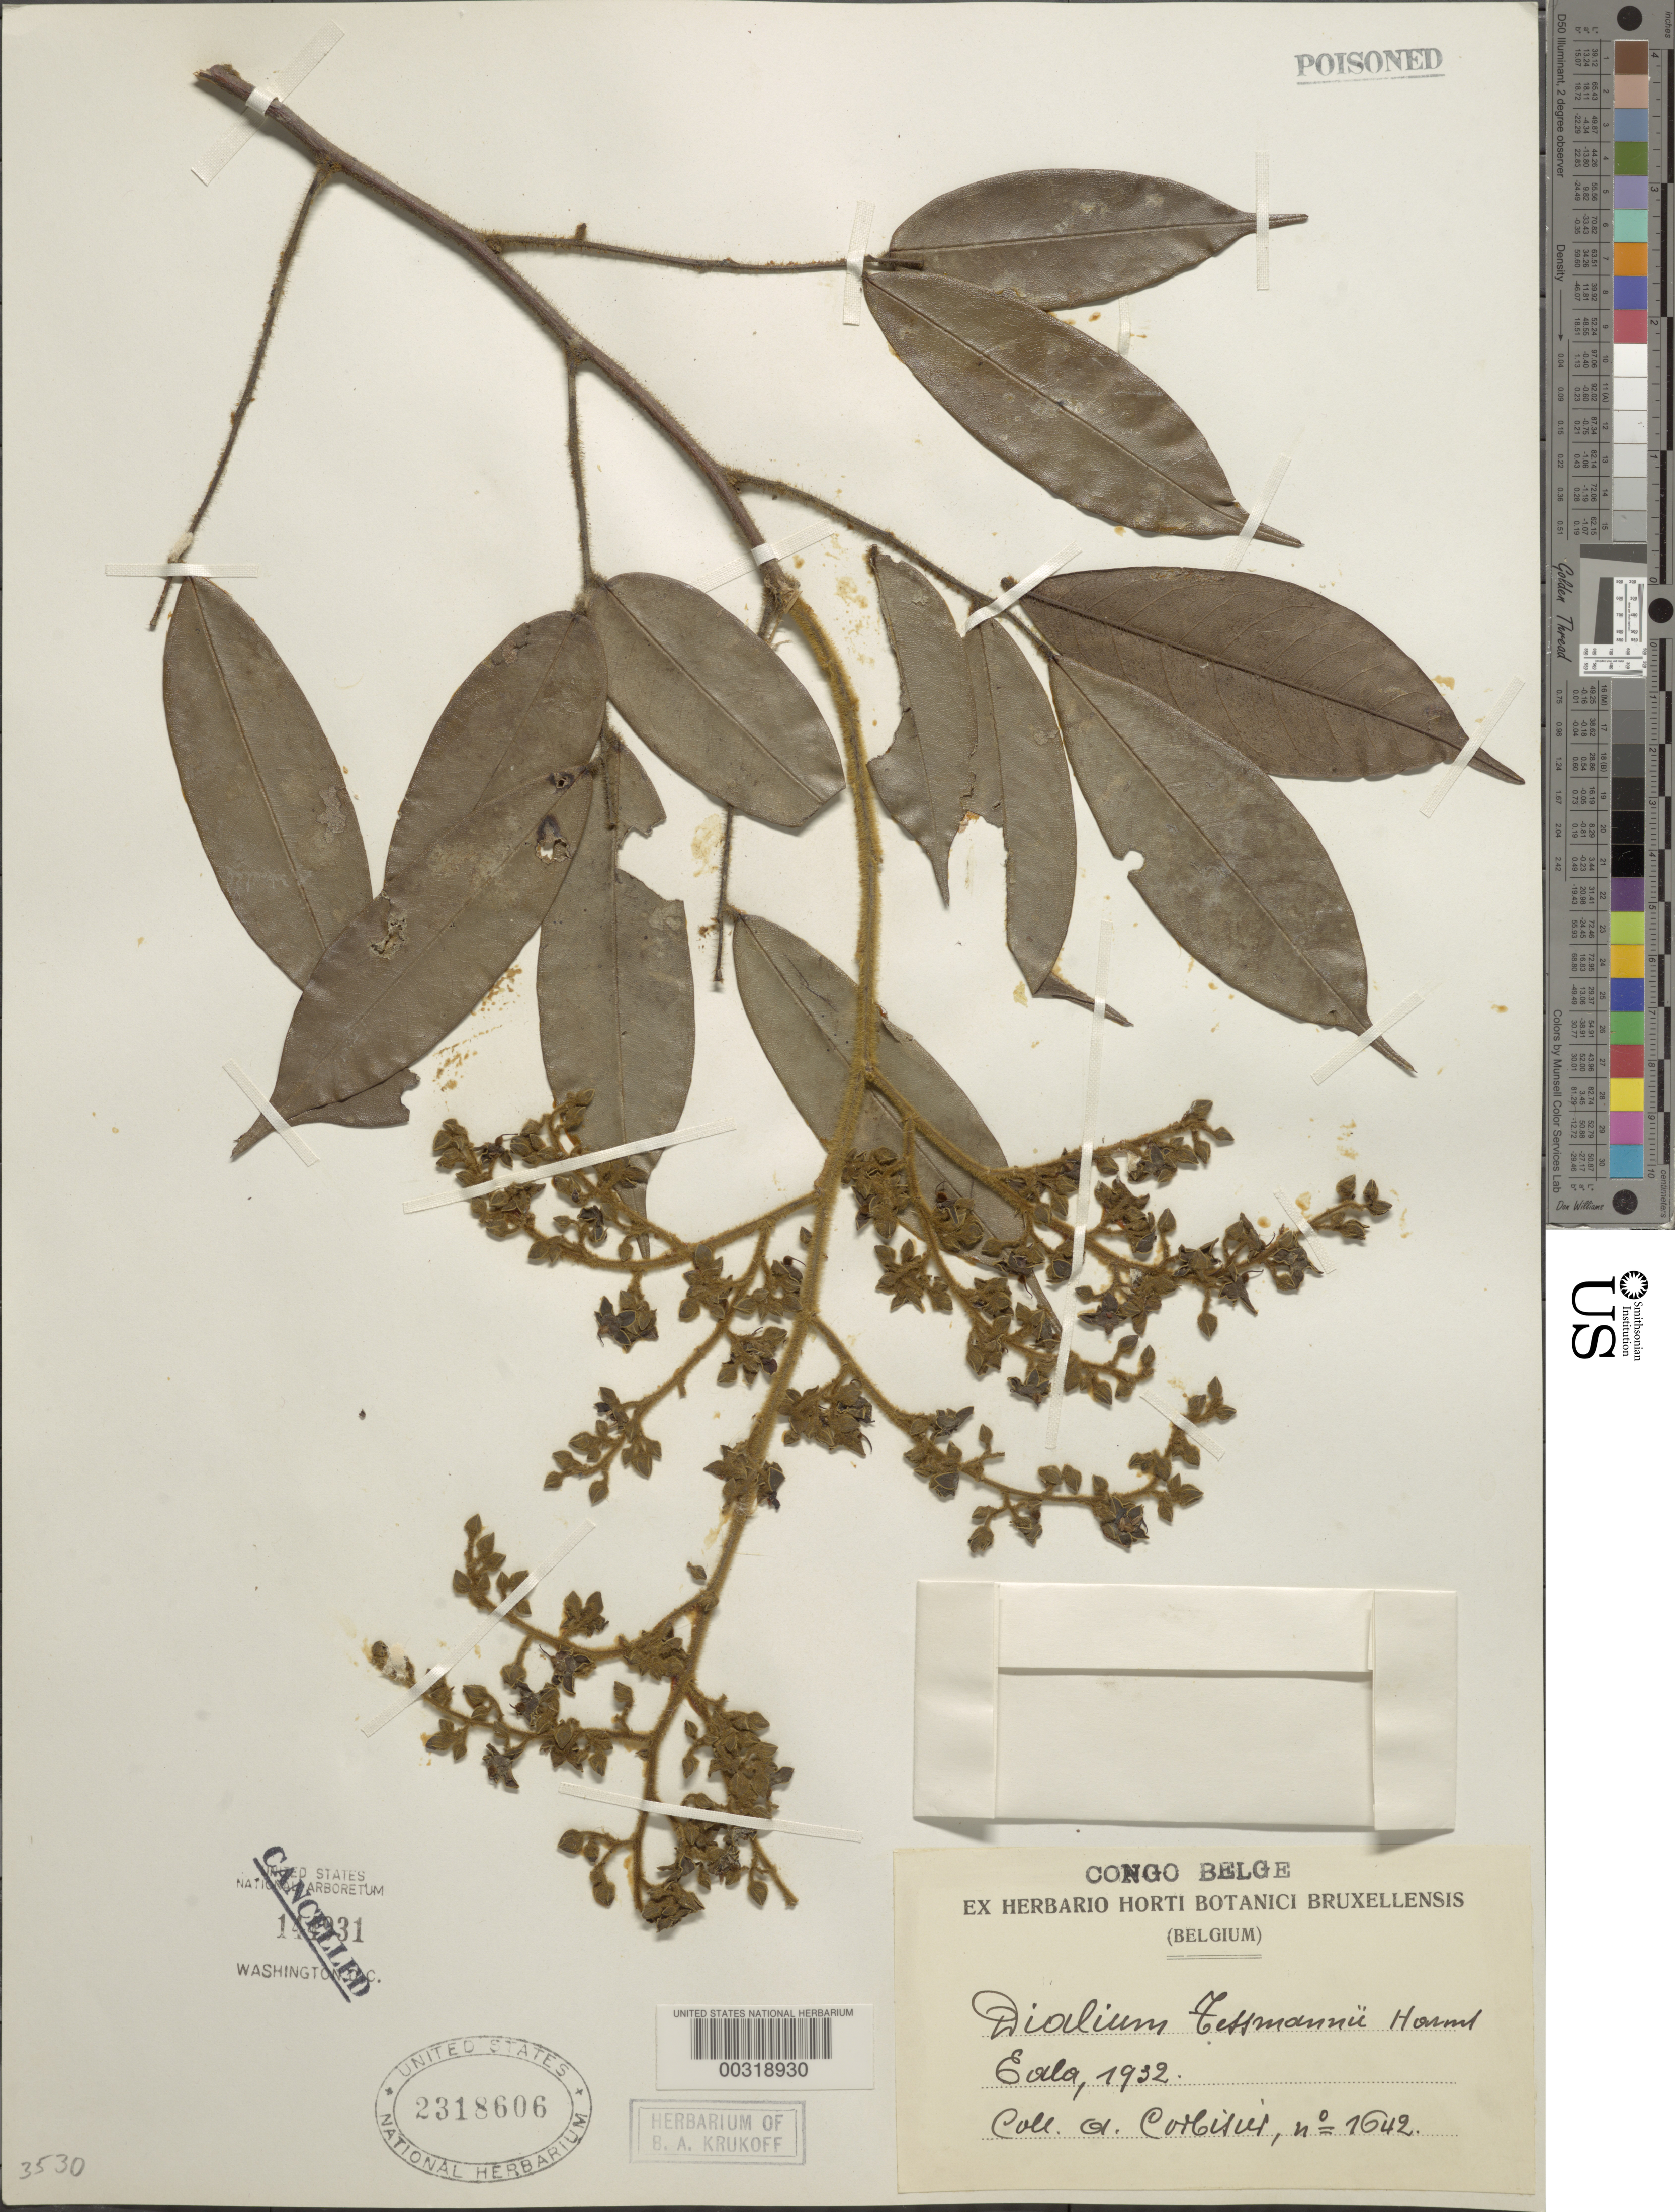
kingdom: Plantae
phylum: Tracheophyta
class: Magnoliopsida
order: Fabales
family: Fabaceae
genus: Dialium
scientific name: Dialium tessmannii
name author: Harms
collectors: A. Corbisier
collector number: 1642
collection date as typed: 1932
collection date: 1932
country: Congo, Democratic Republic of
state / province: Équateur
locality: Eala; coquilhatv. terr.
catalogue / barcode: US 2318606